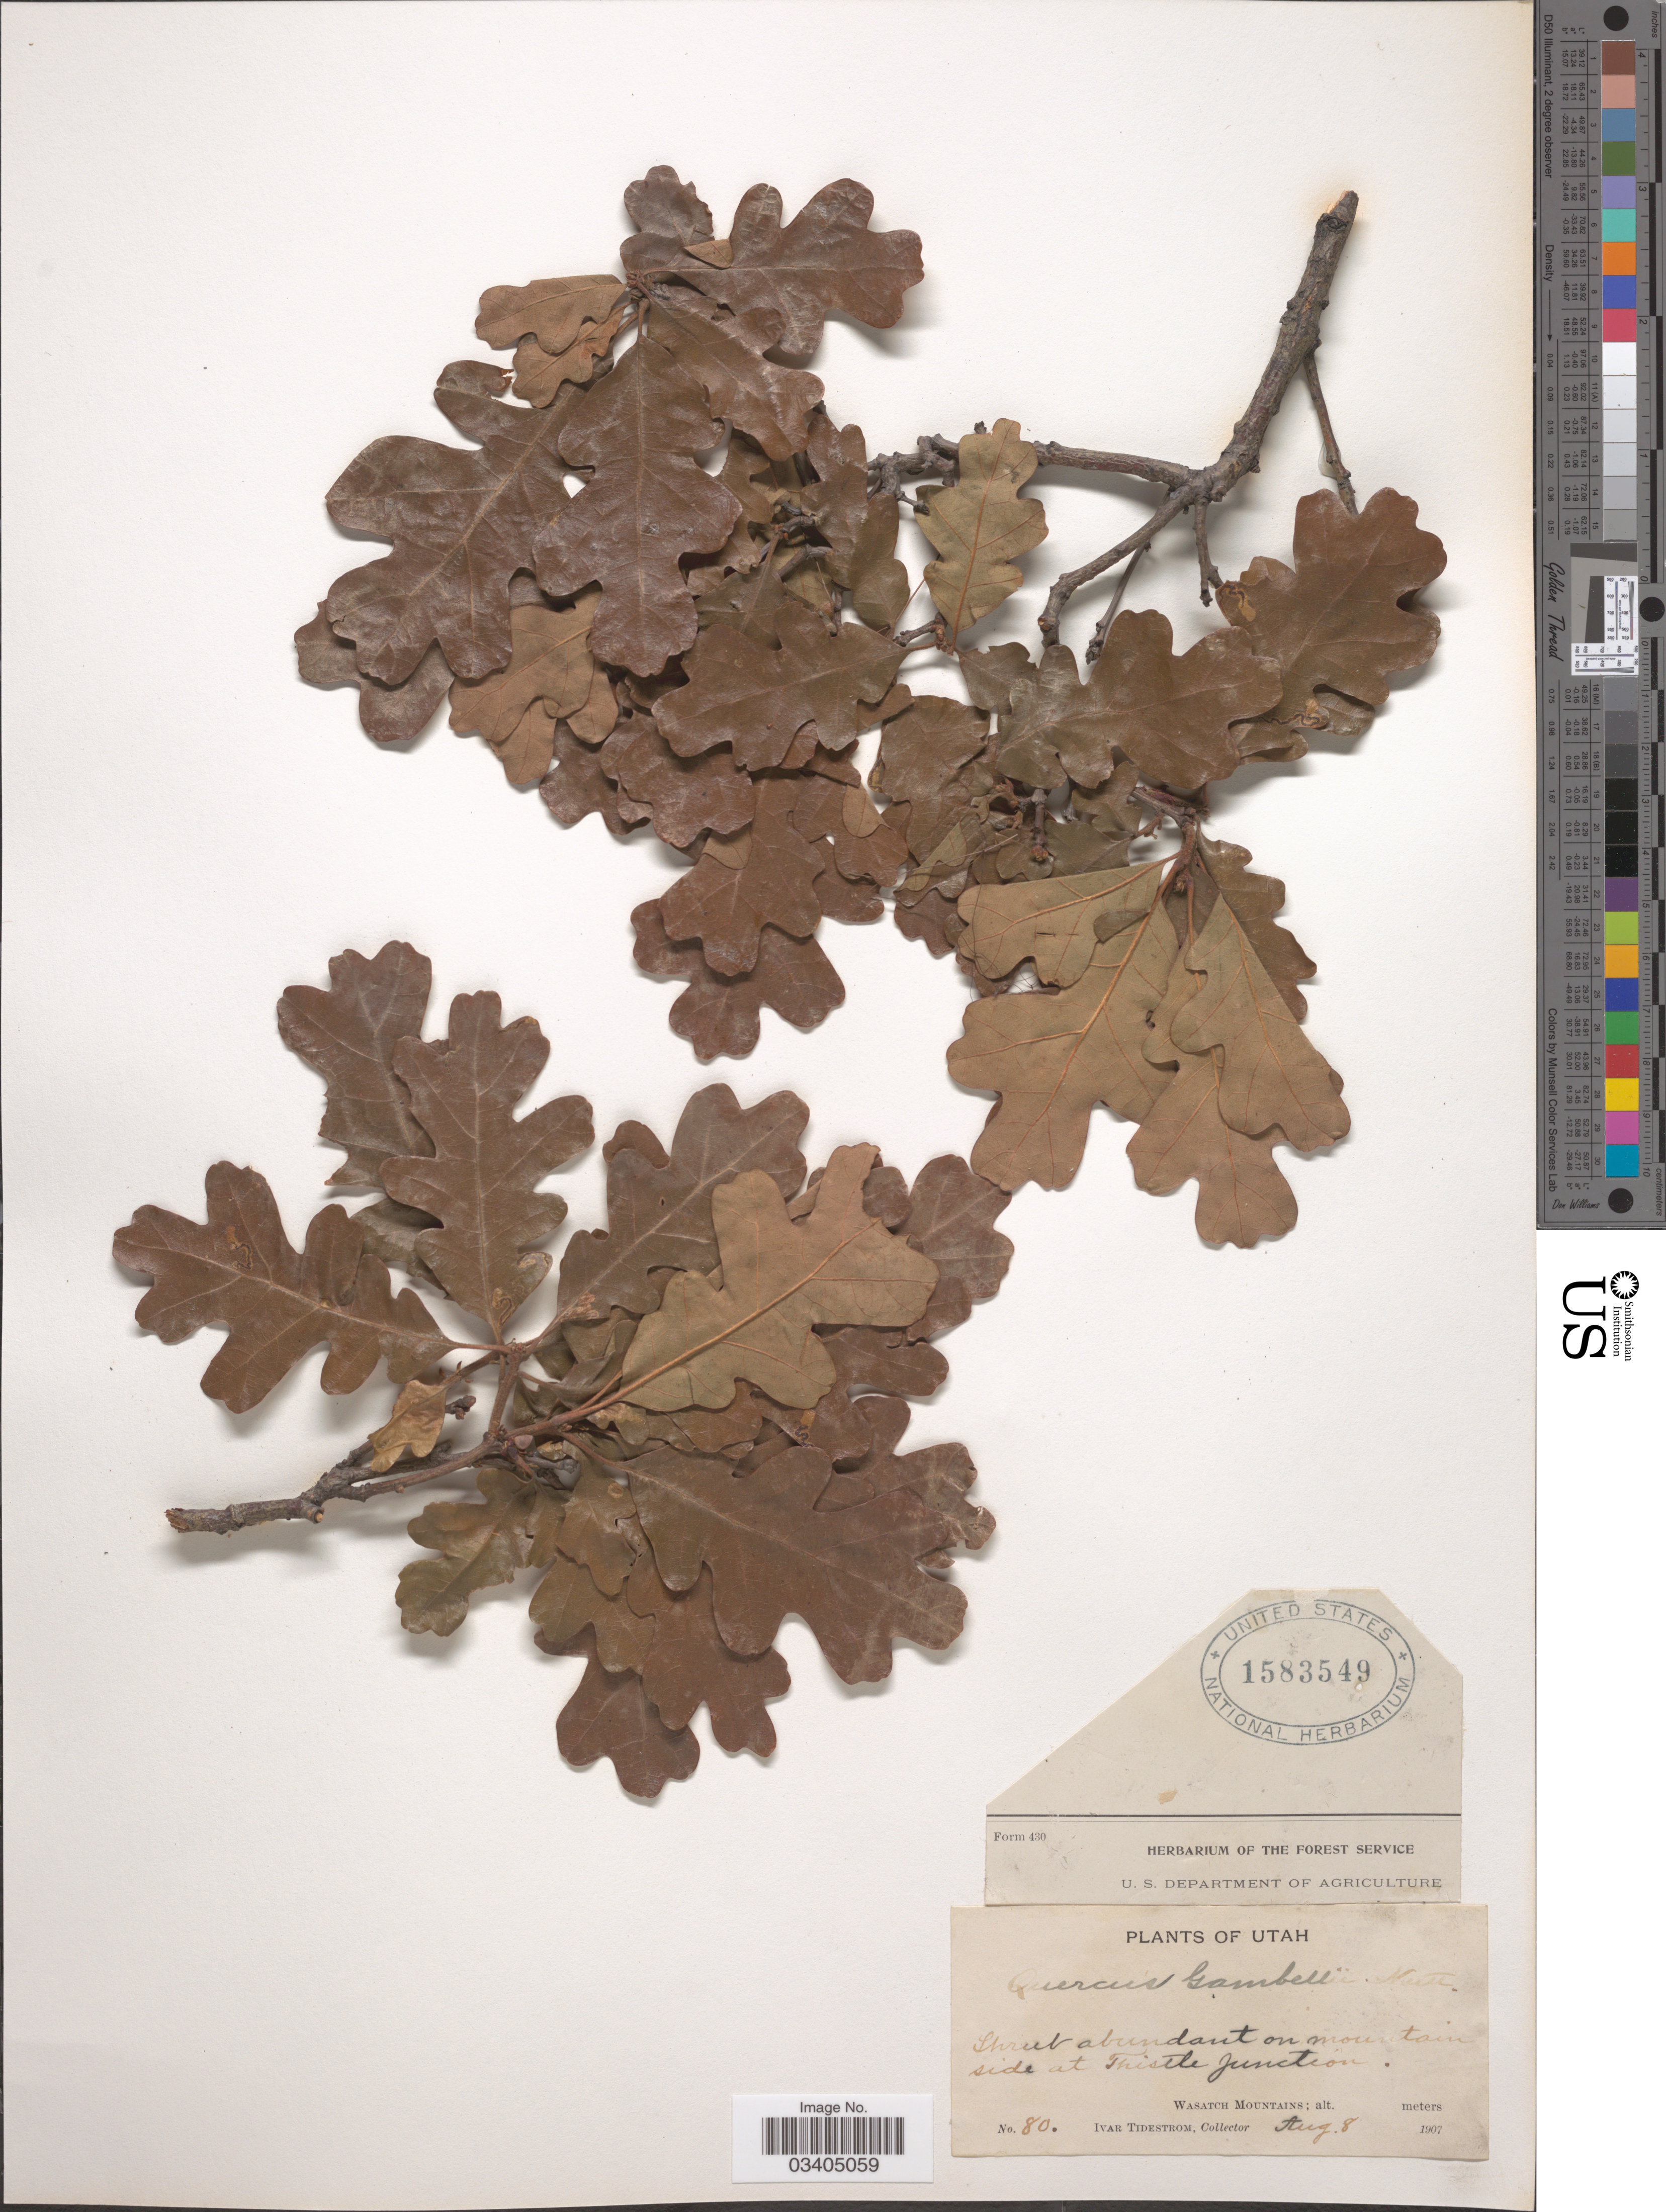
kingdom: Plantae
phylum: Tracheophyta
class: Magnoliopsida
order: Fagales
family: Fagaceae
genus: Quercus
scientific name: Quercus gambelii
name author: Nutt.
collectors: I. F. Tidestrom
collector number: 80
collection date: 1907-08-08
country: United States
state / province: Utah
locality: On mountain side at Thistle Junction. Wasatch Mountains.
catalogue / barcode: US 1583549